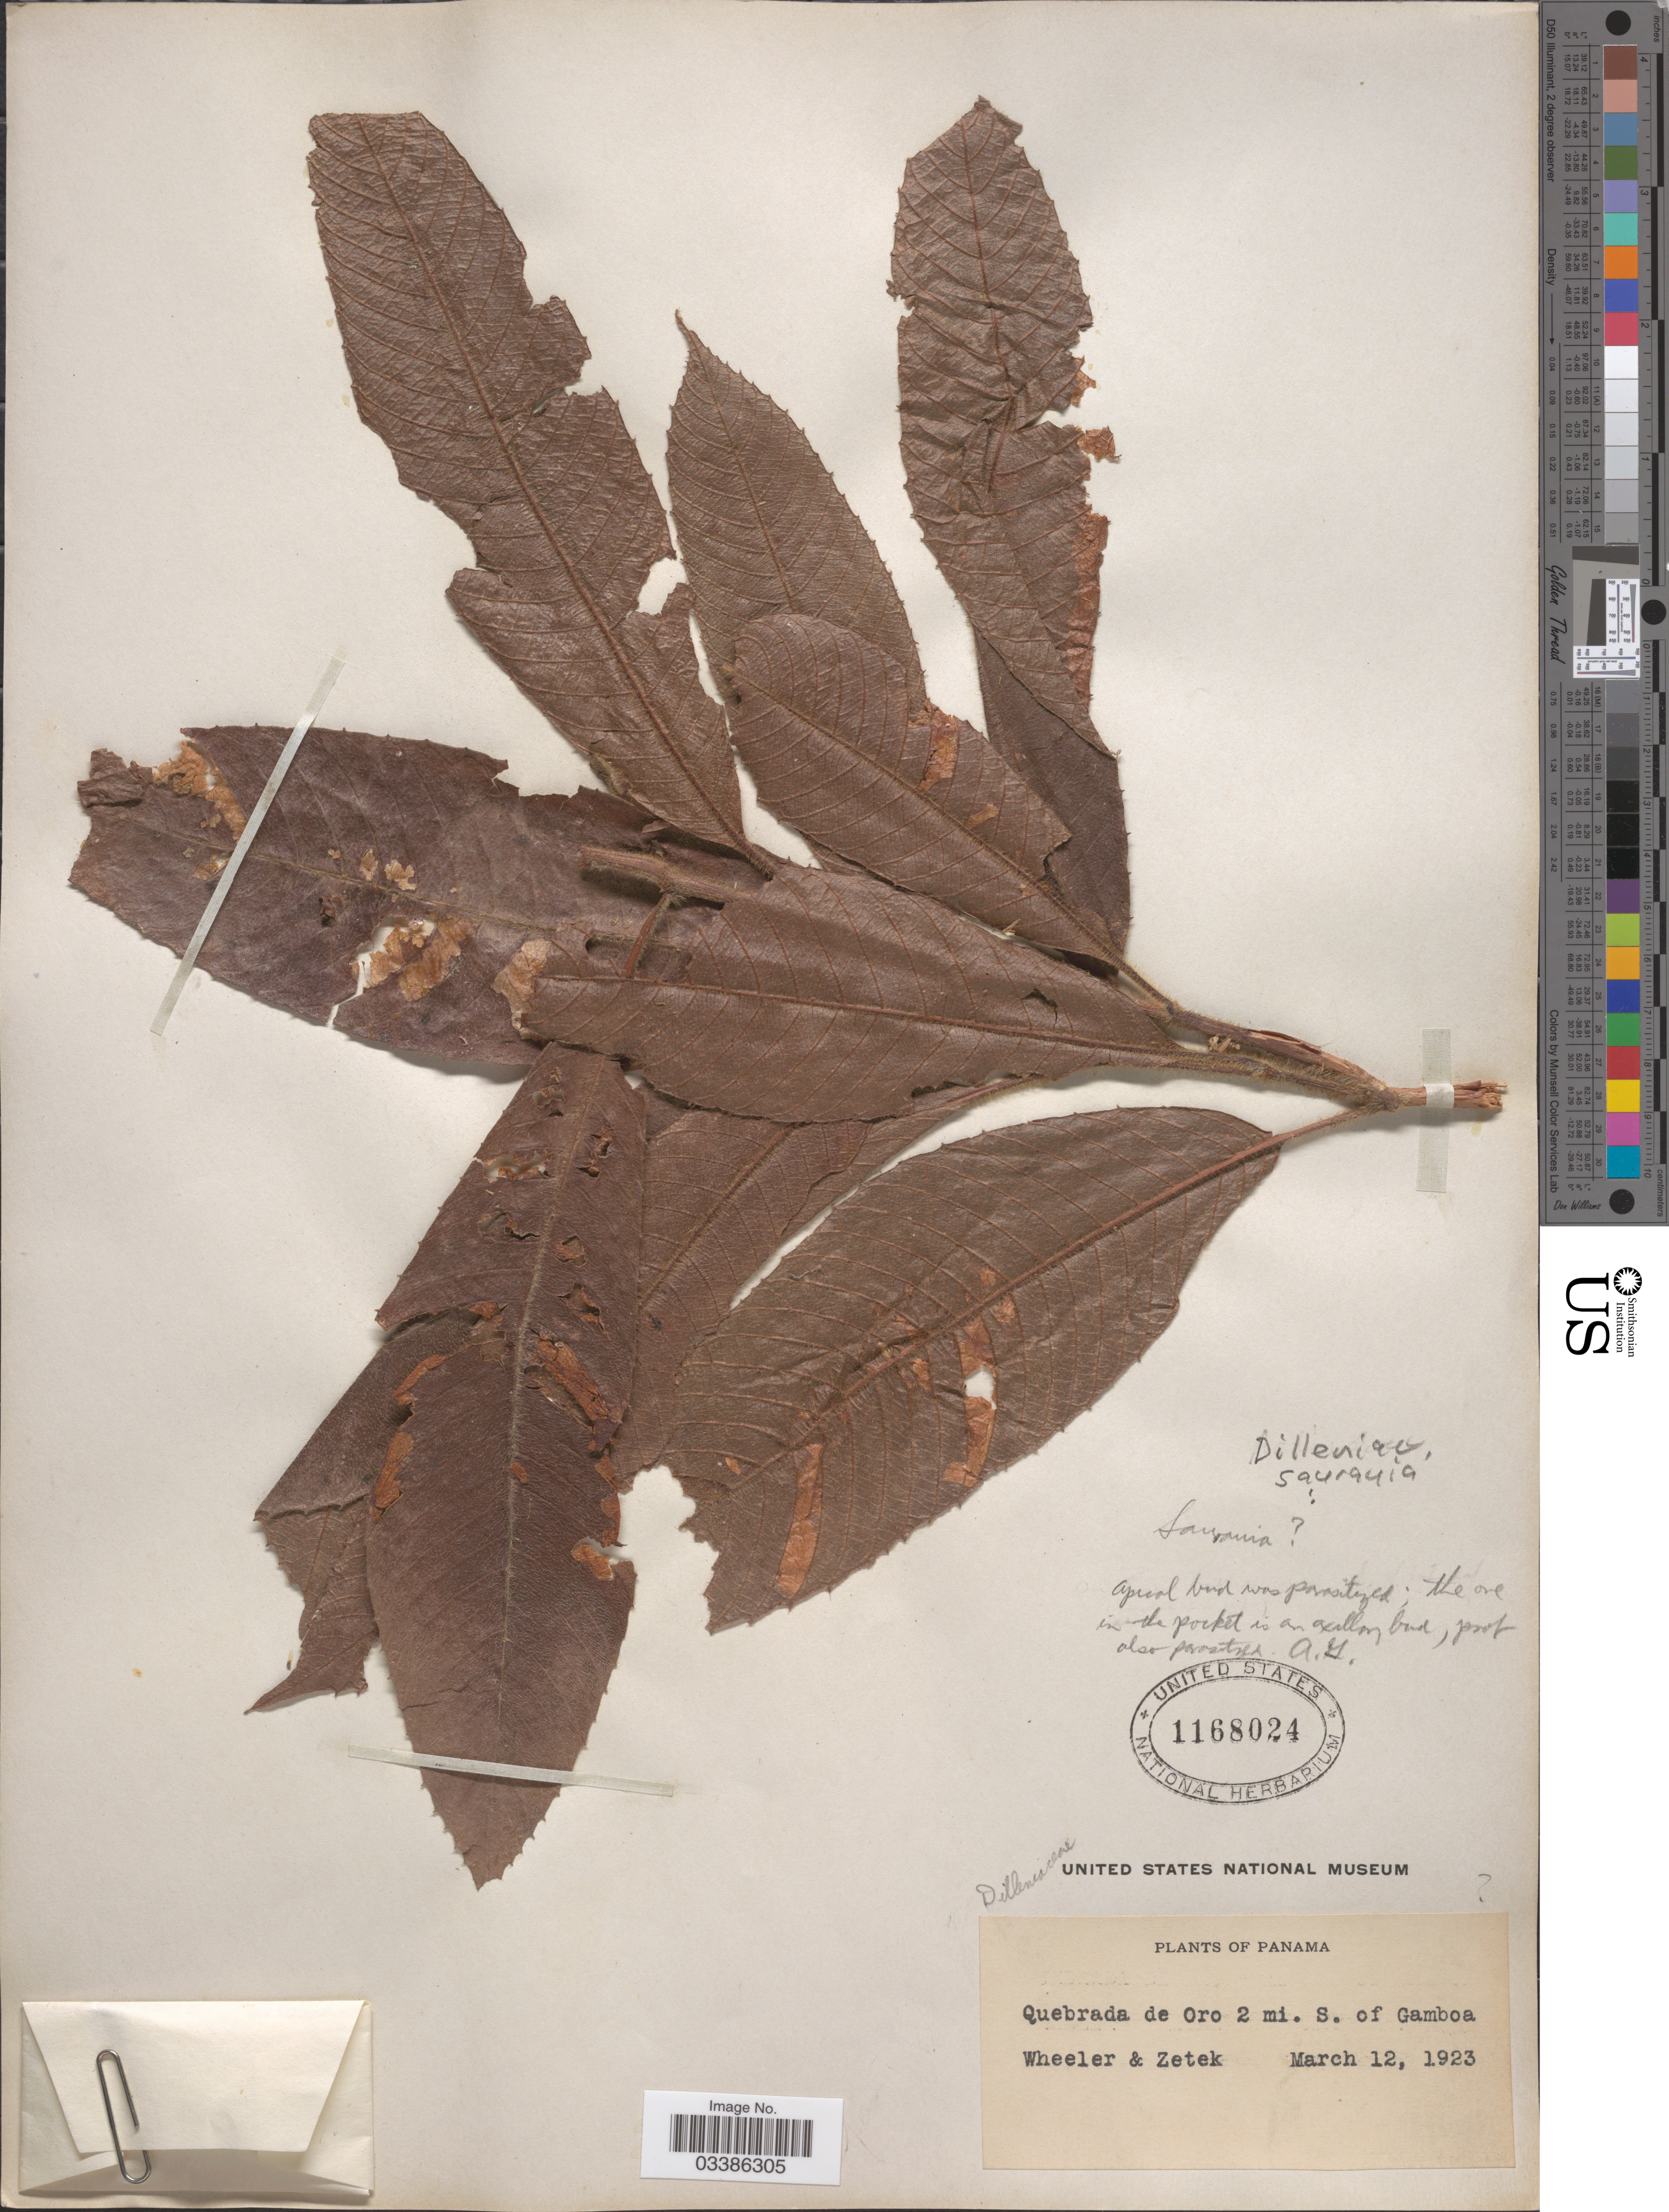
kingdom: Plantae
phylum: Tracheophyta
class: Magnoliopsida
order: Ericales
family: Actinidiaceae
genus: Saurauia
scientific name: Saurauia sp.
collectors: -- Wheeler & -. Zetek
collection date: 1923-03-12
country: Panama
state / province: Colón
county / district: Canal Zone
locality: Quebrada de Oro 2 mi. S. of Gamboa.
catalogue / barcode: US 1168024